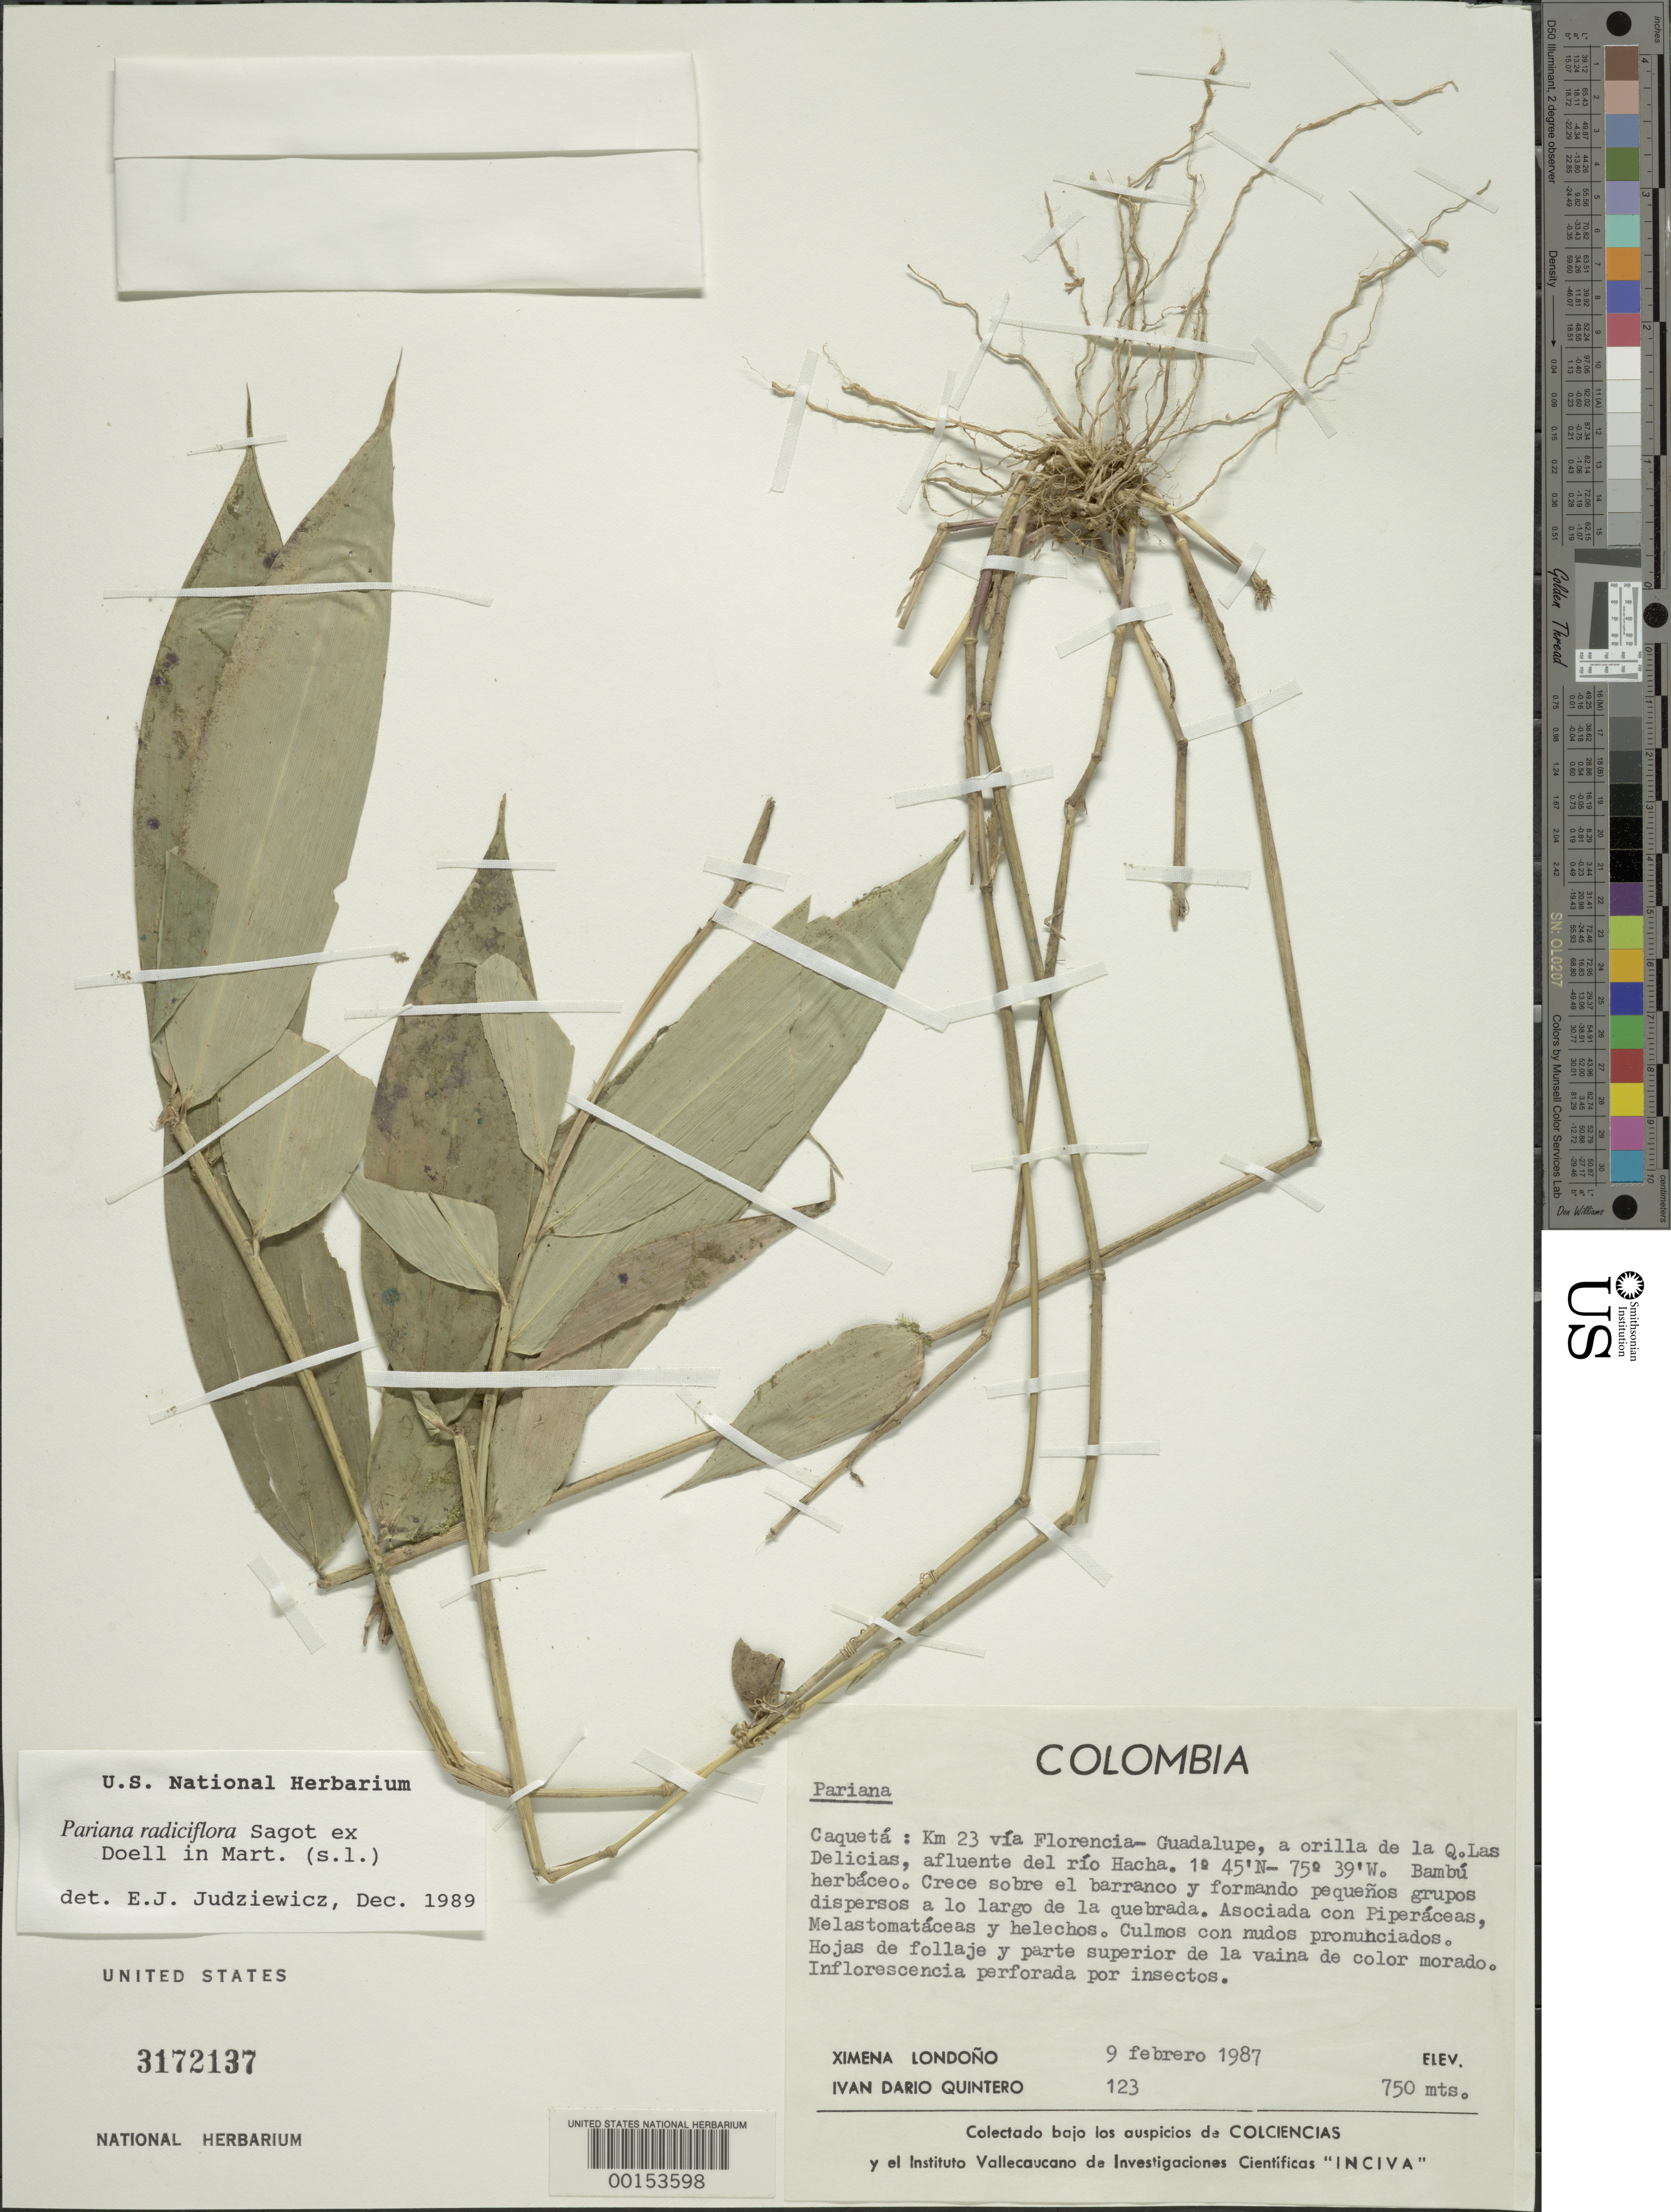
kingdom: Plantae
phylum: Tracheophyta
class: Liliopsida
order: Poales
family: Poaceae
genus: Pariana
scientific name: Pariana sp.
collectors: X. Londoño & I. Quintero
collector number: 123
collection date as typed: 09 Feb 1987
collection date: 1987-02-09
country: Colombia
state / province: Caquetá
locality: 23 km of Florencia - Guadeloupe, bank of Quebrada de las Delicias, tributary of Rio Hacha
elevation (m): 750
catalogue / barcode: US 3172137